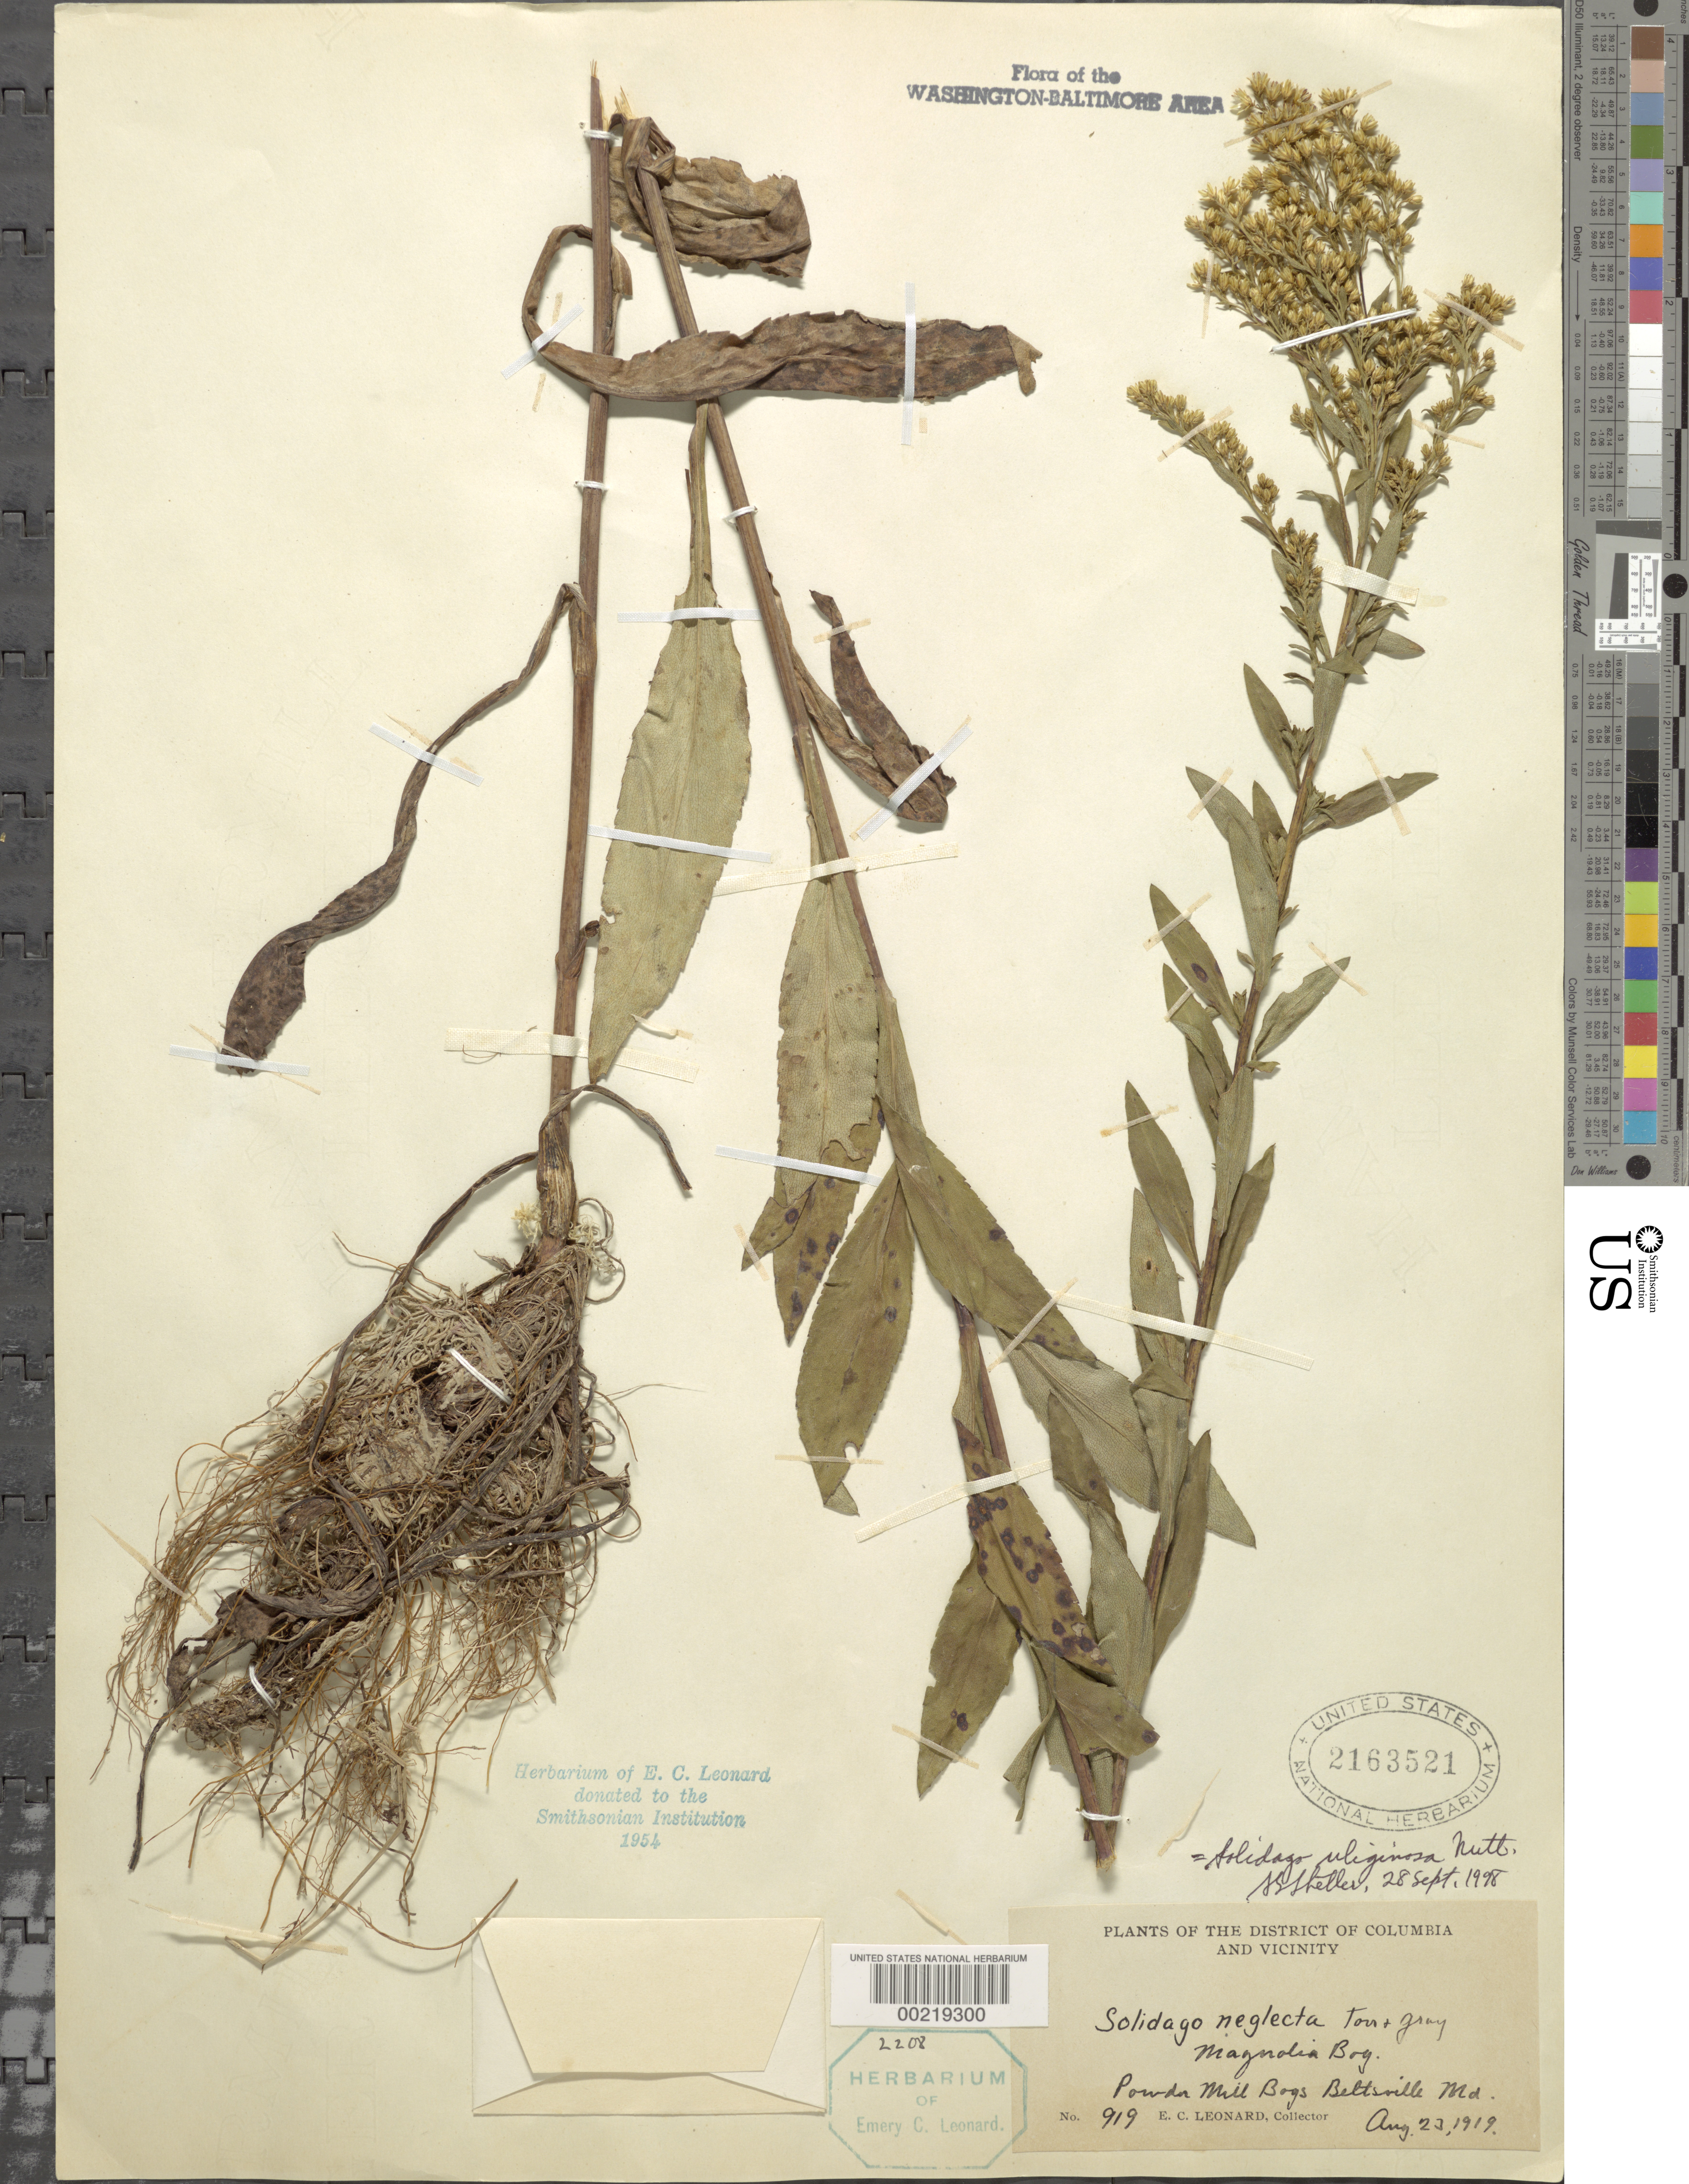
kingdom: Plantae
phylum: Tracheophyta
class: Magnoliopsida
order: Asterales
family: Asteraceae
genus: Solidago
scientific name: Solidago uliginosa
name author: Nutt.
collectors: E. C. Leonard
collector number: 919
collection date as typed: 23 Aug 1919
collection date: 1919-08-23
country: United States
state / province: Maryland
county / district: Prince George's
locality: Powdermill Bogs, Beltsville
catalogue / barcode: US 2163521